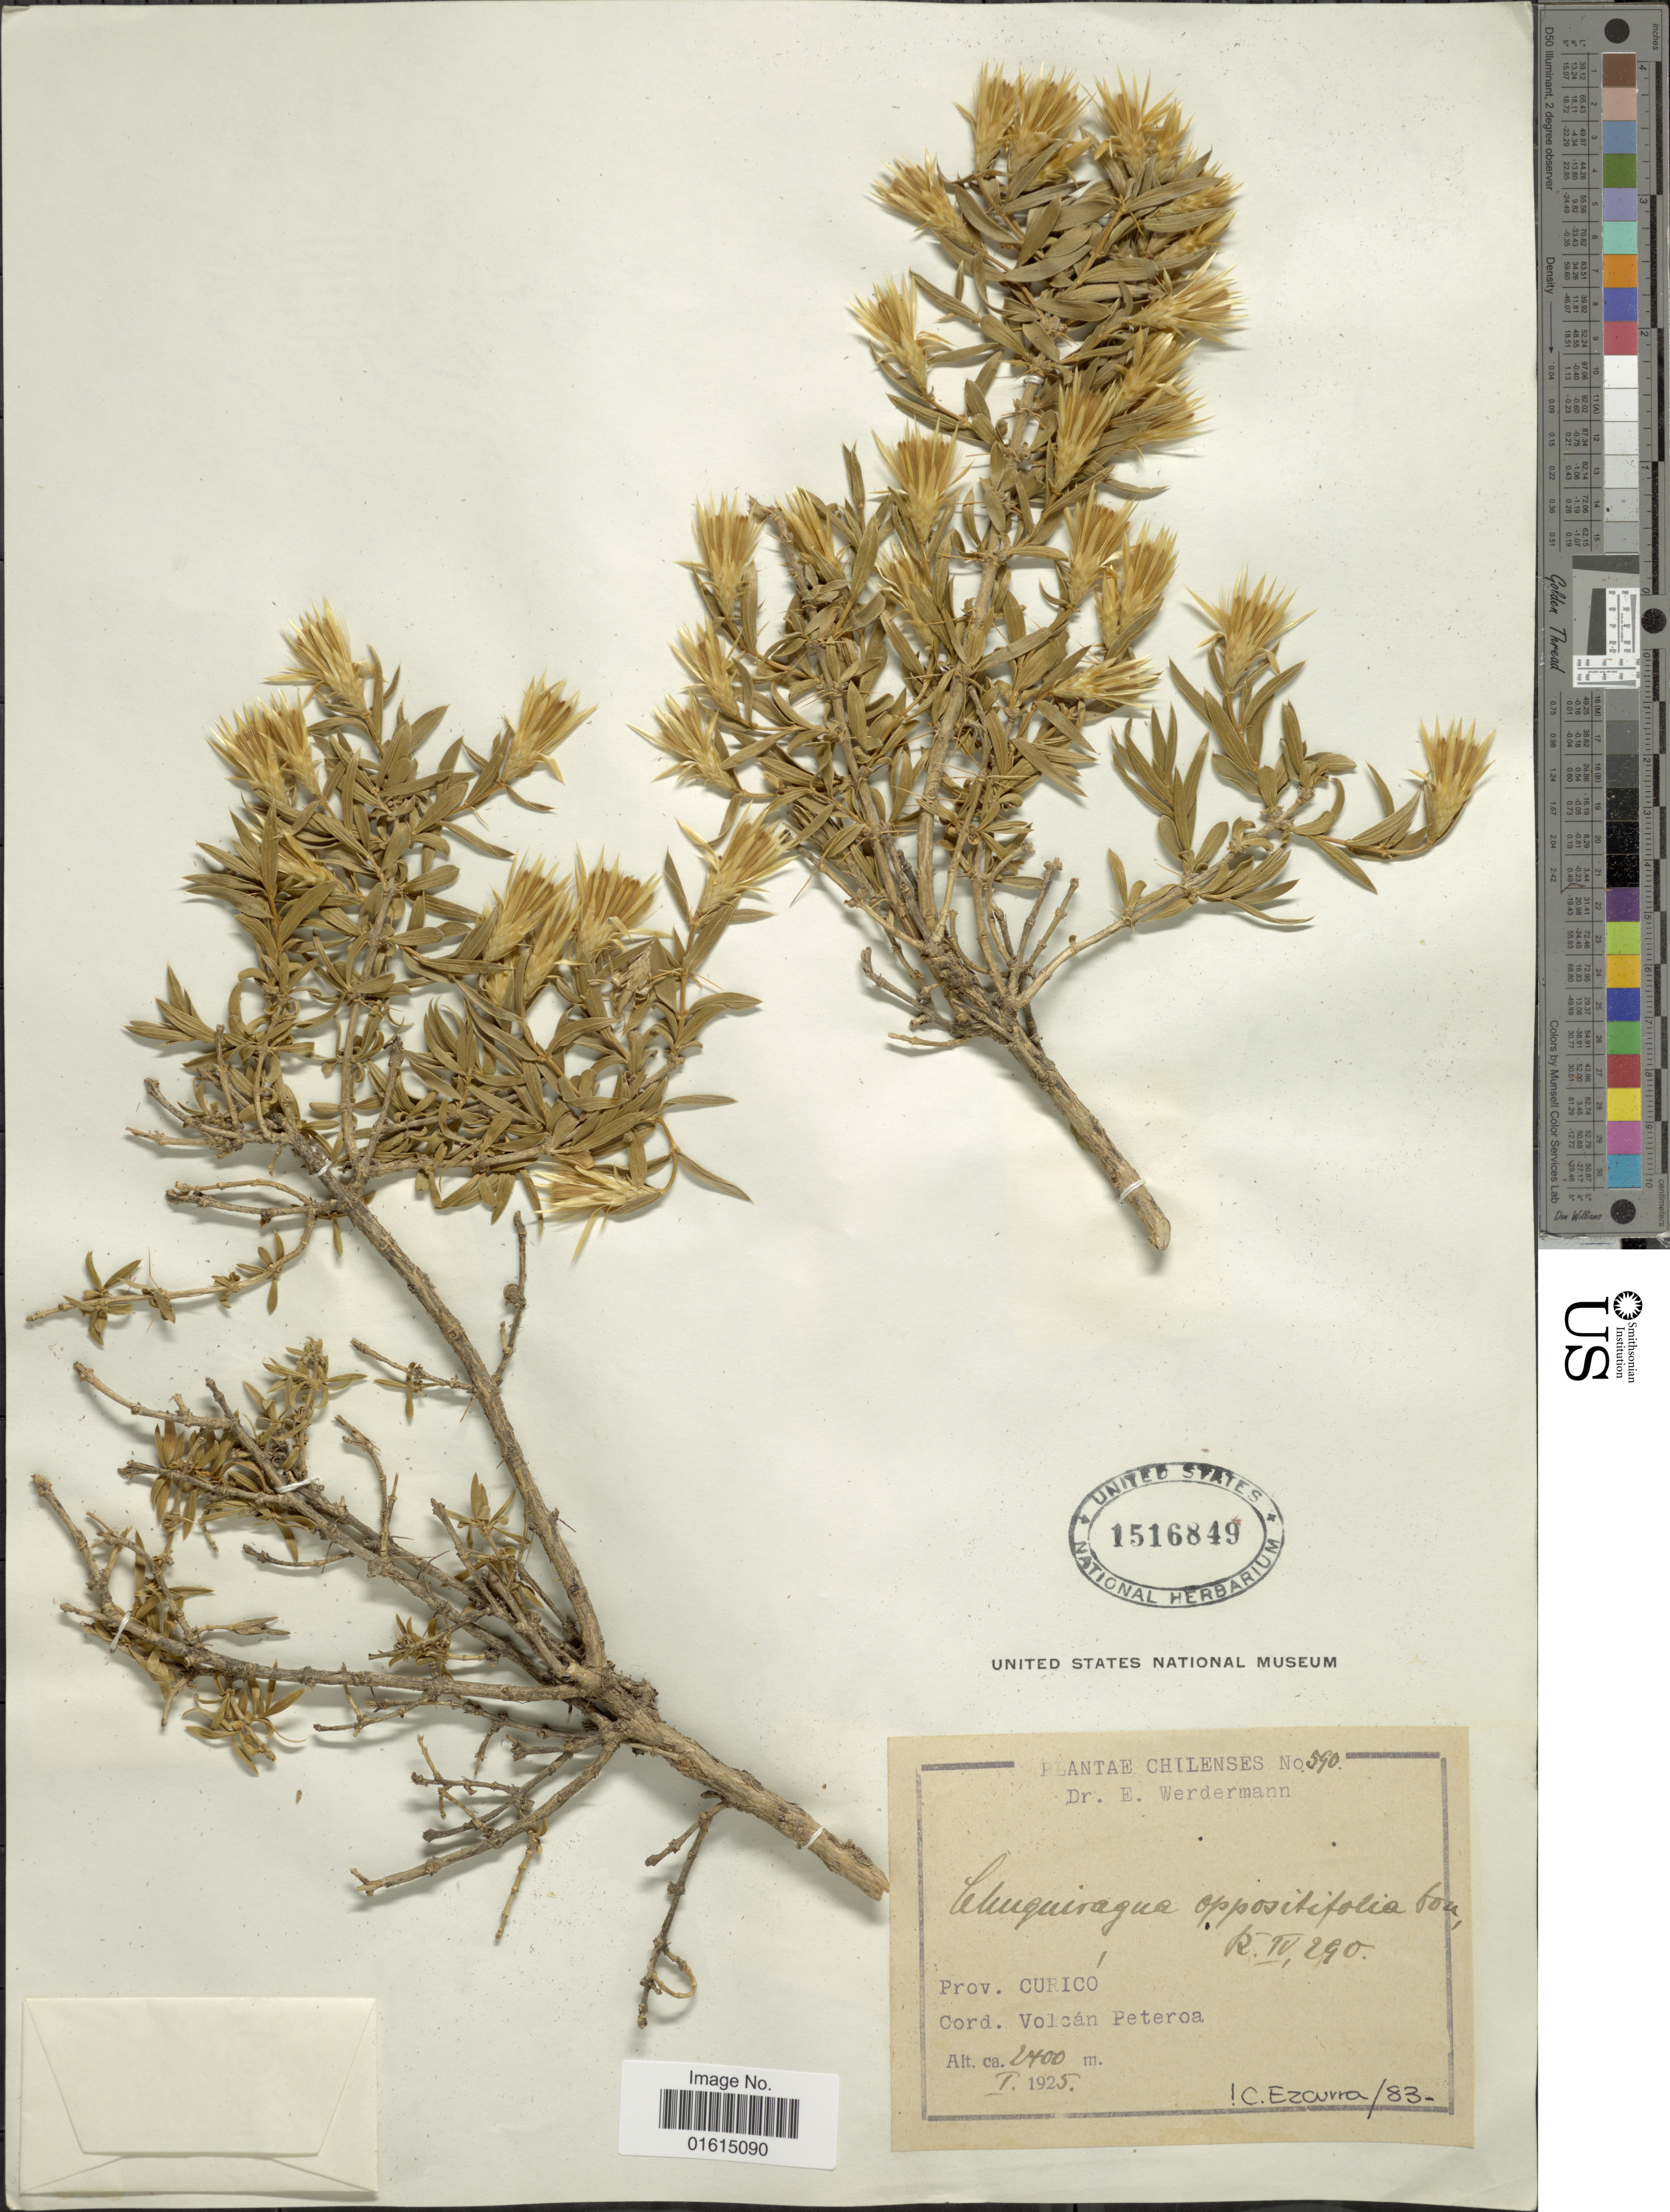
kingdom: Plantae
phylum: Tracheophyta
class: Magnoliopsida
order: Asterales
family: Asteraceae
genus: Chuquiraga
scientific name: Chuquiraga oppositifolia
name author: D. Don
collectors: E. Werdermann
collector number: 590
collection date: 1925-01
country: Chile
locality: Chilenses, Prov. Curico, Cord. Volcan Peteroa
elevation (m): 2400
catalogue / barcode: US 1516849